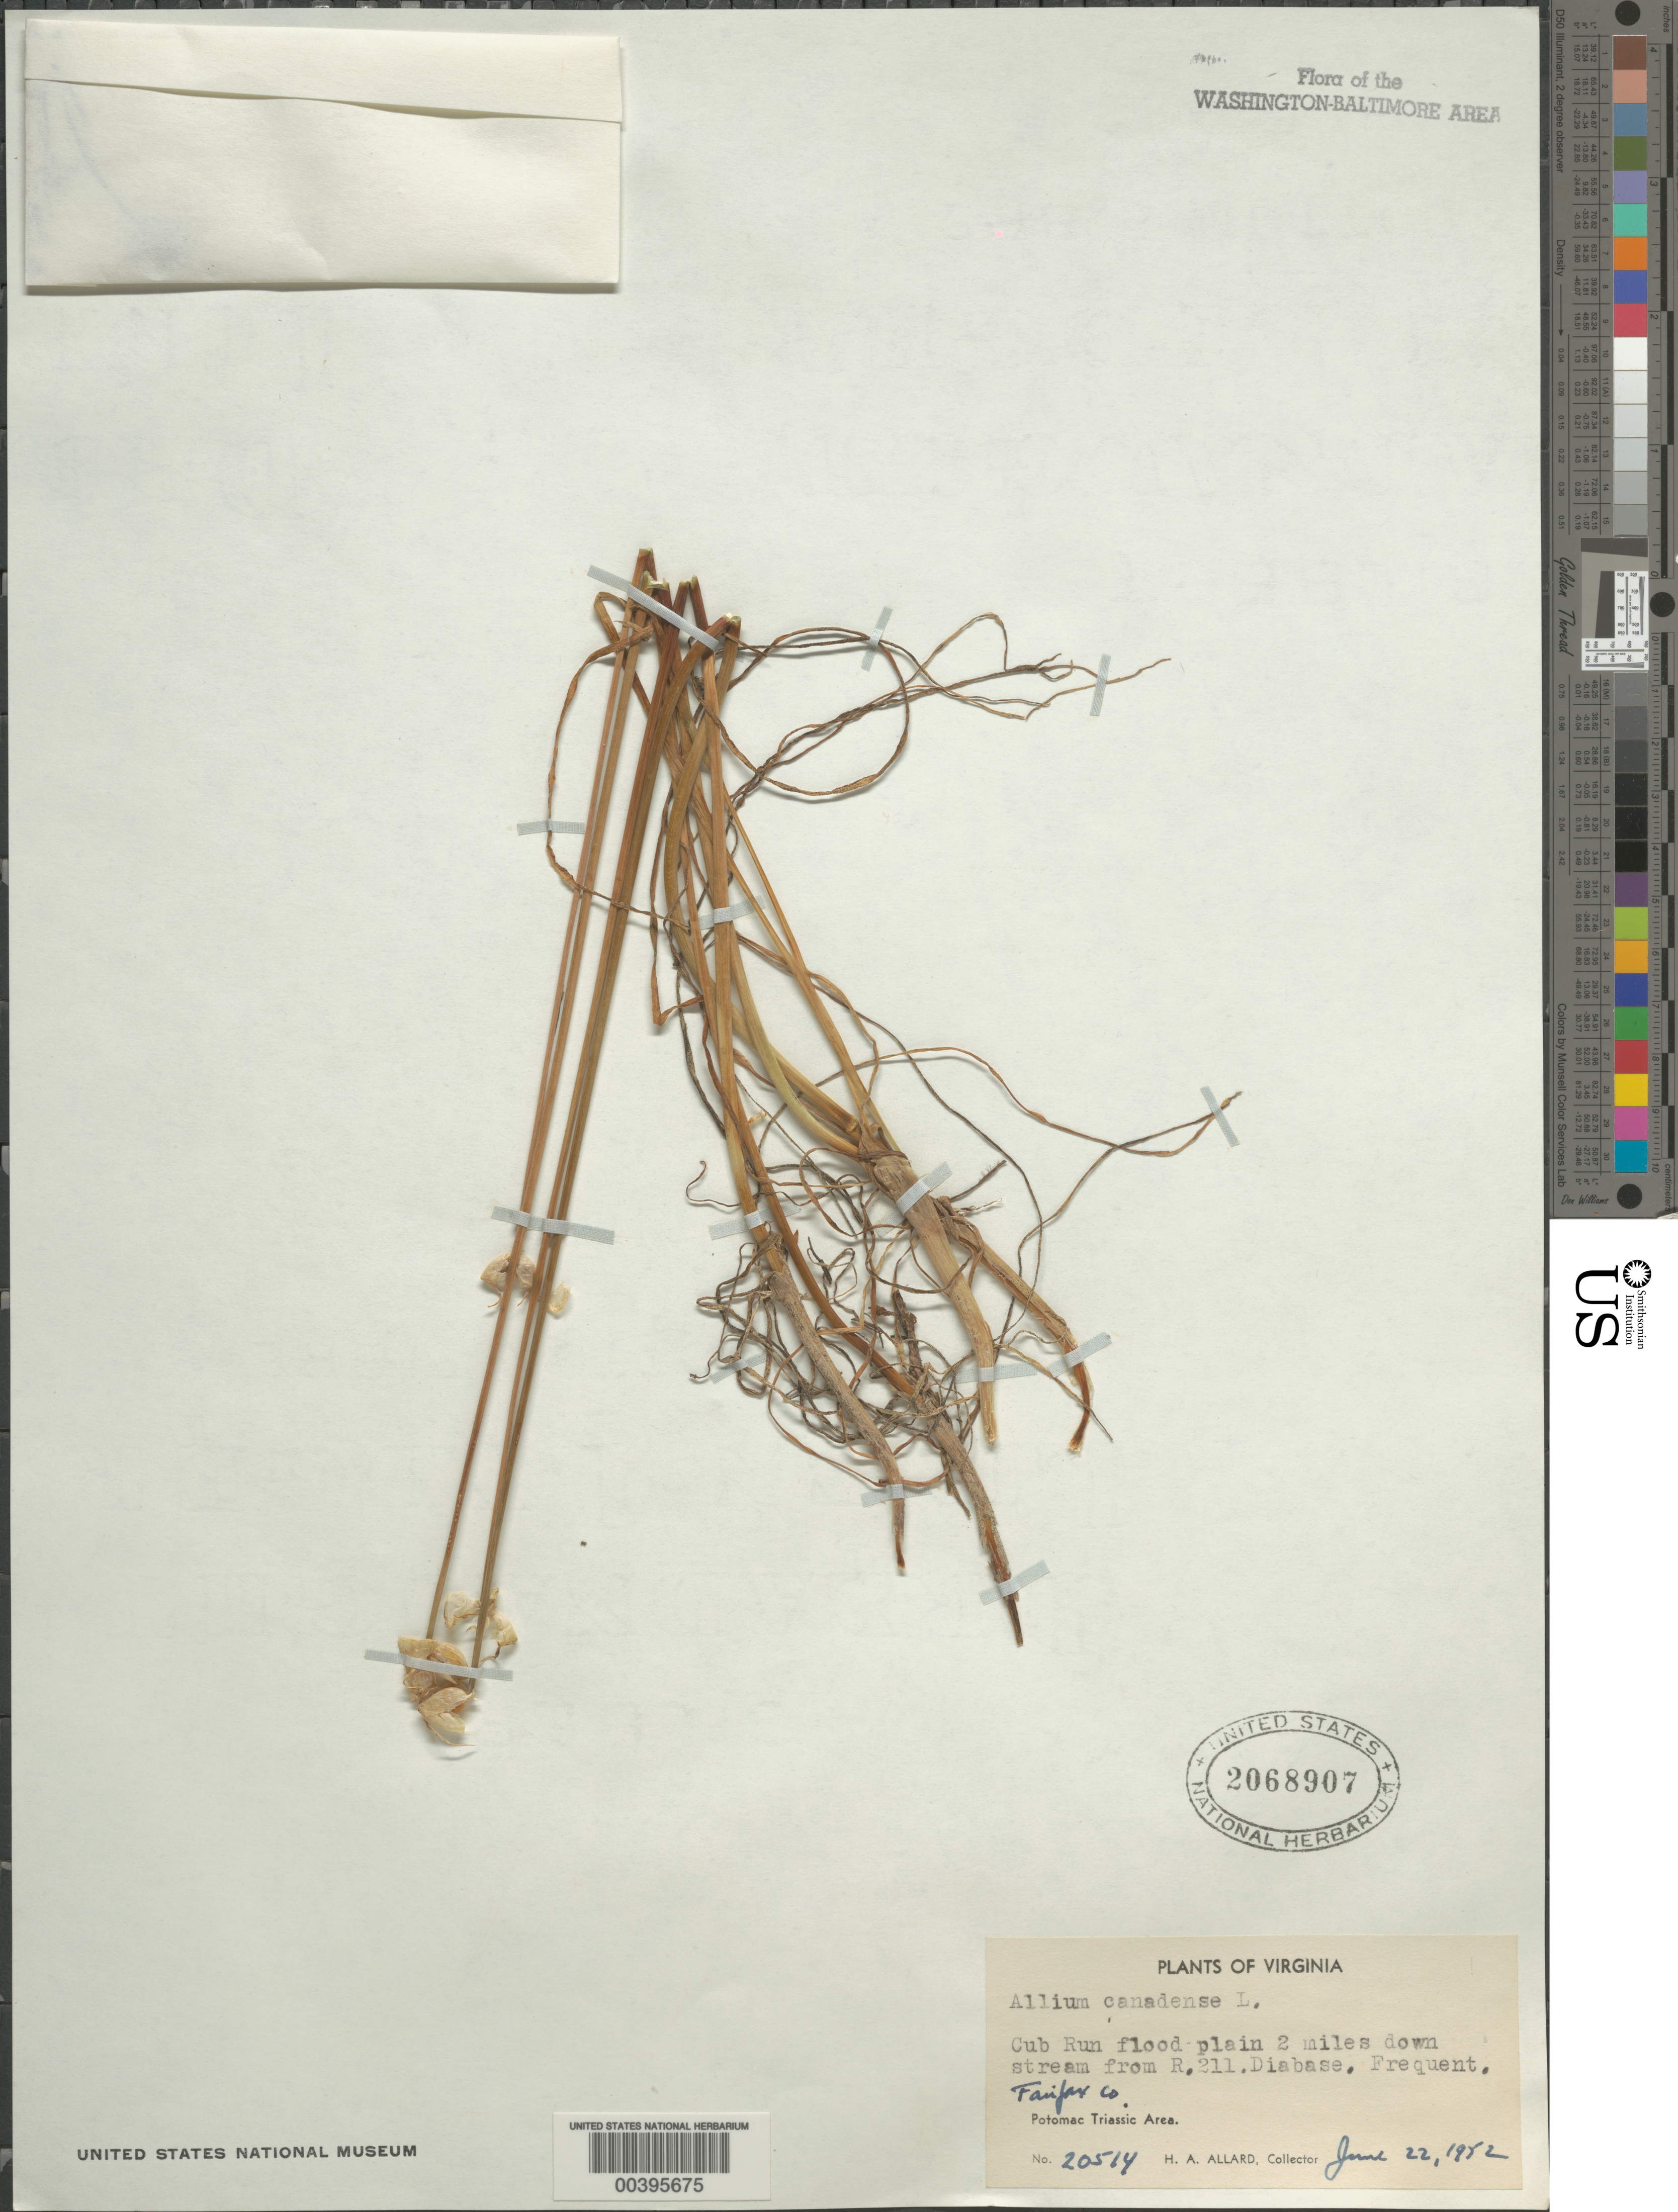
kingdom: Plantae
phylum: Tracheophyta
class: Liliopsida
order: Asparagales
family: Amaryllidaceae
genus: Allium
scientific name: Allium canadense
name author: L.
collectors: H. A. Allard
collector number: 20514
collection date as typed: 22 Jun 1952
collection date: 1952-06-22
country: United States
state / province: Virginia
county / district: Fairfax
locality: Cub Run, downstream from Route 211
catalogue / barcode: US 2068907